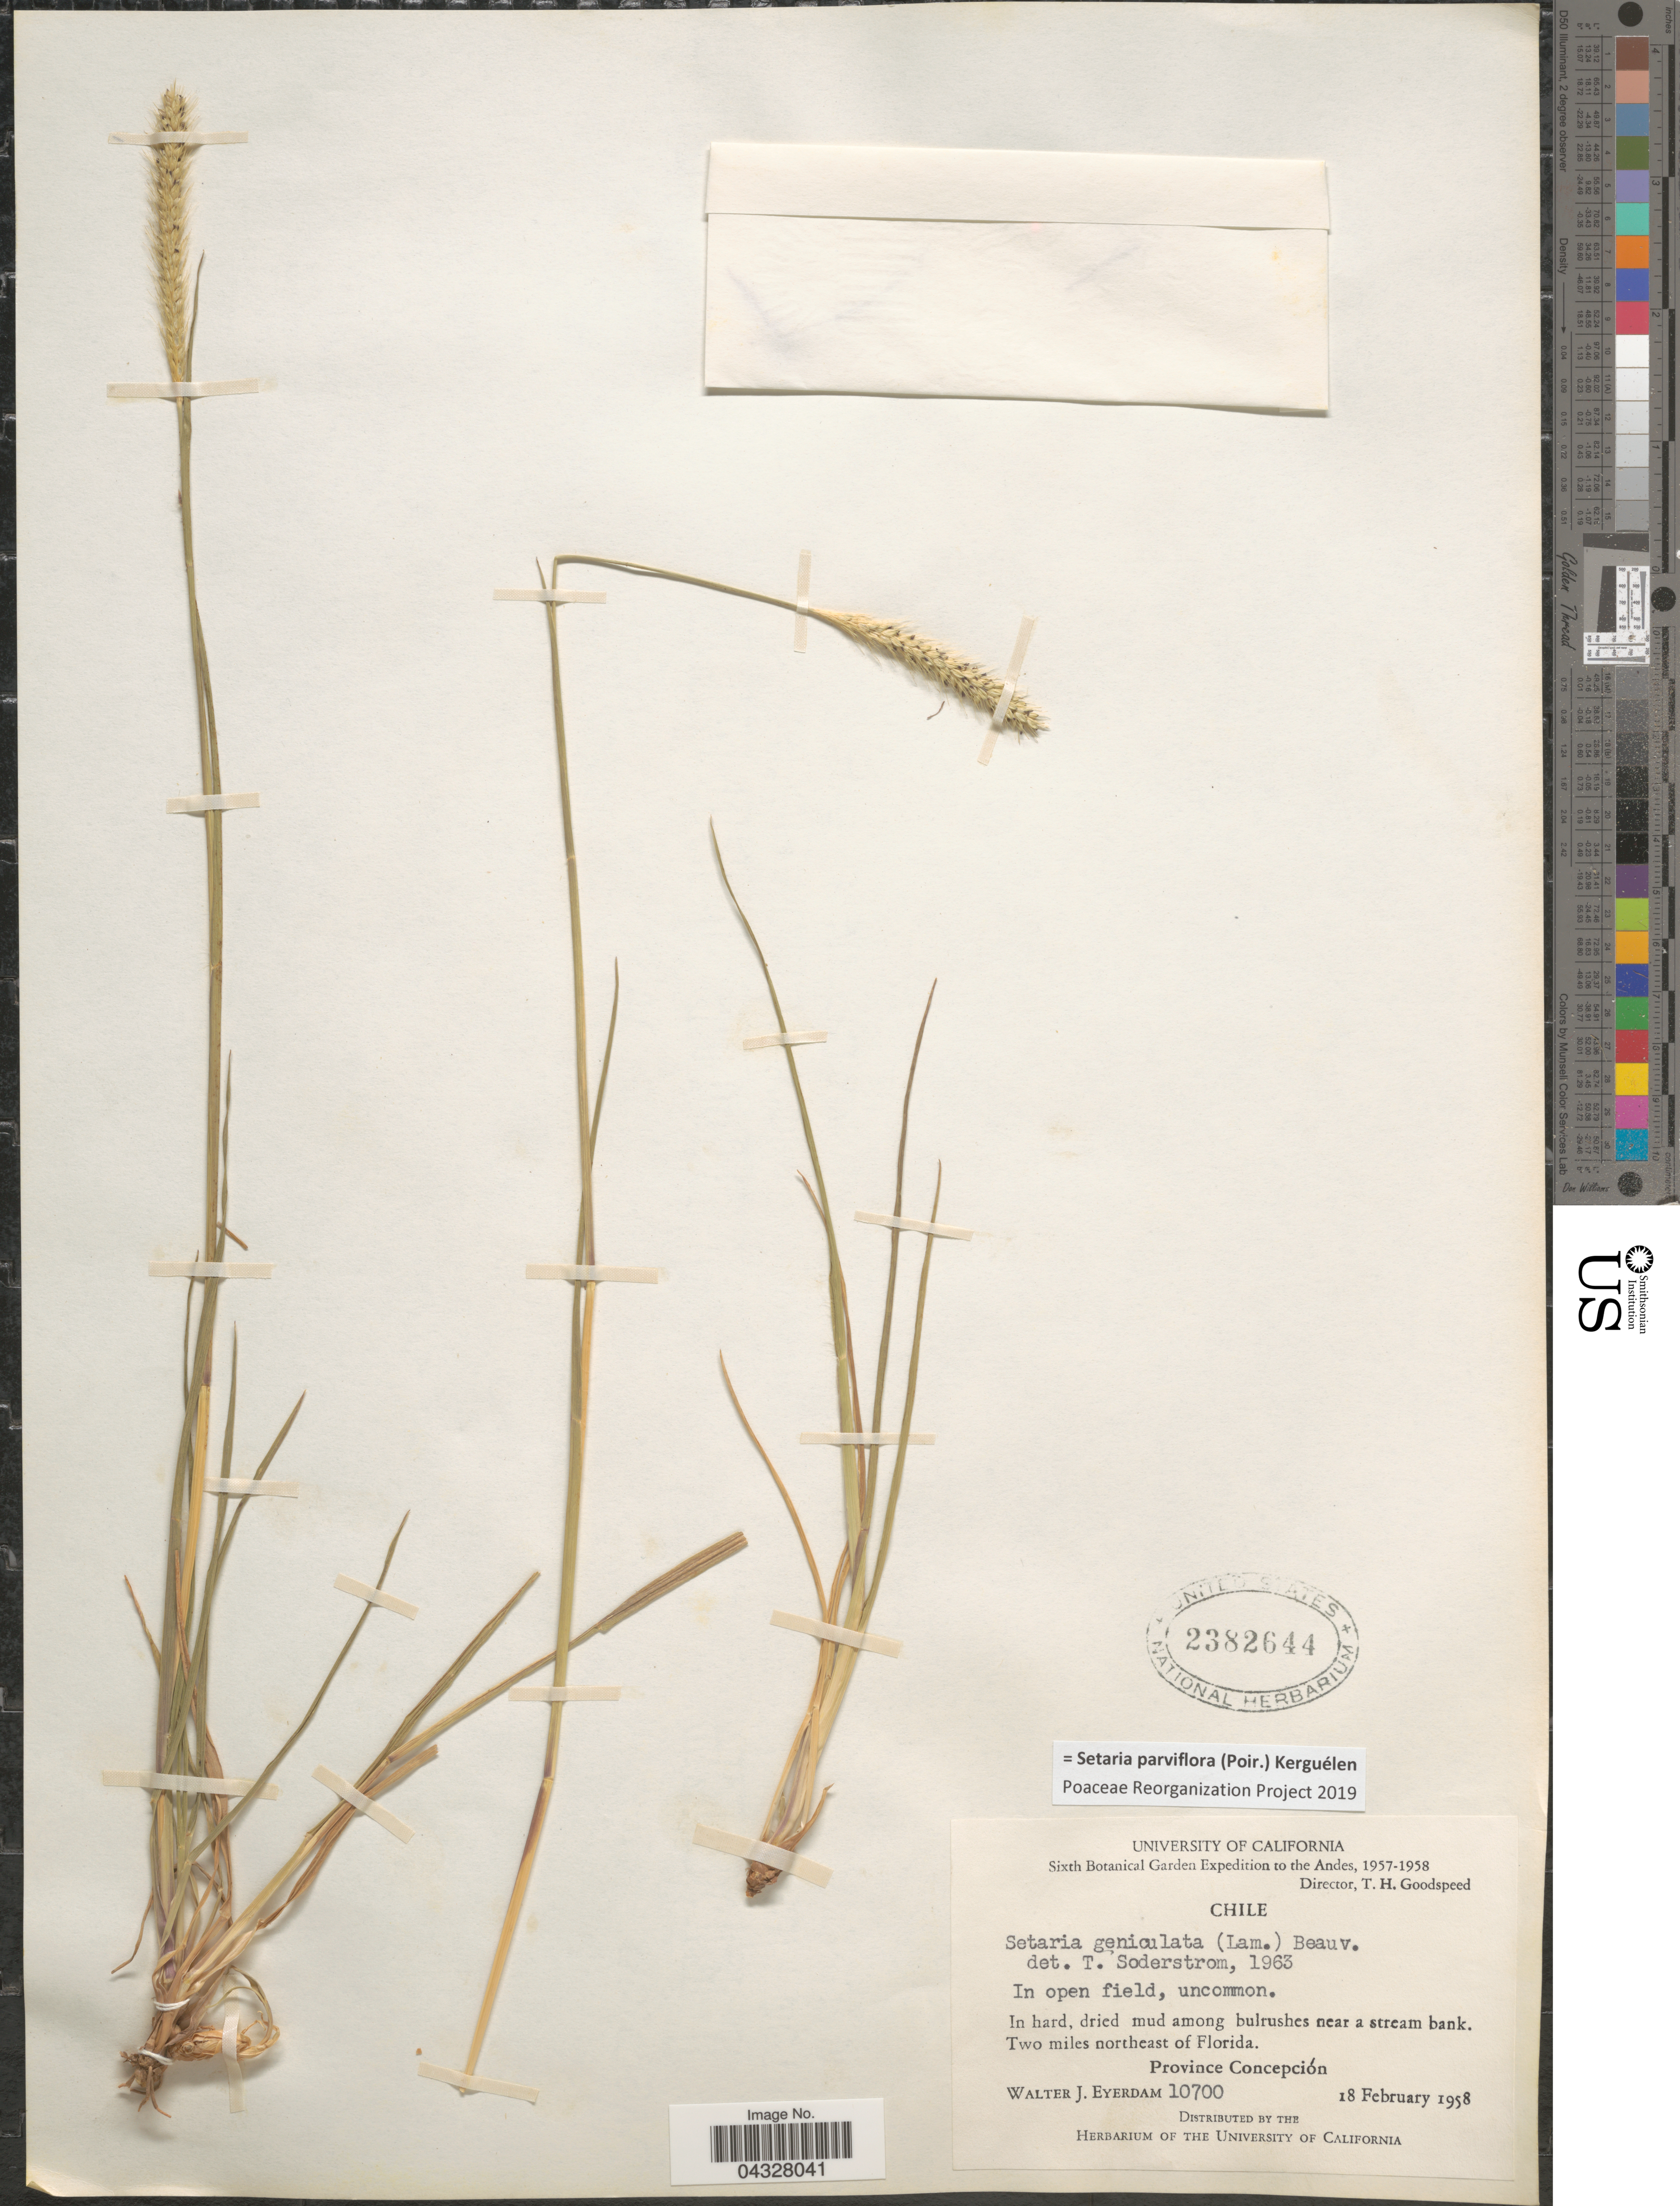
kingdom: Plantae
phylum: Tracheophyta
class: Liliopsida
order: Poales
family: Poaceae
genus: Setaria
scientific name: Setaria parviflora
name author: (Poir.) Kerguélen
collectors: W. J. Eyerdam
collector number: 10700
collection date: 1958-02-18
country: Chile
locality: Sixth Botanical Garden Expedition to the Andes, 1957-1958. Two miles northeast of Florida. Province Concepción.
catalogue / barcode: US 2382644